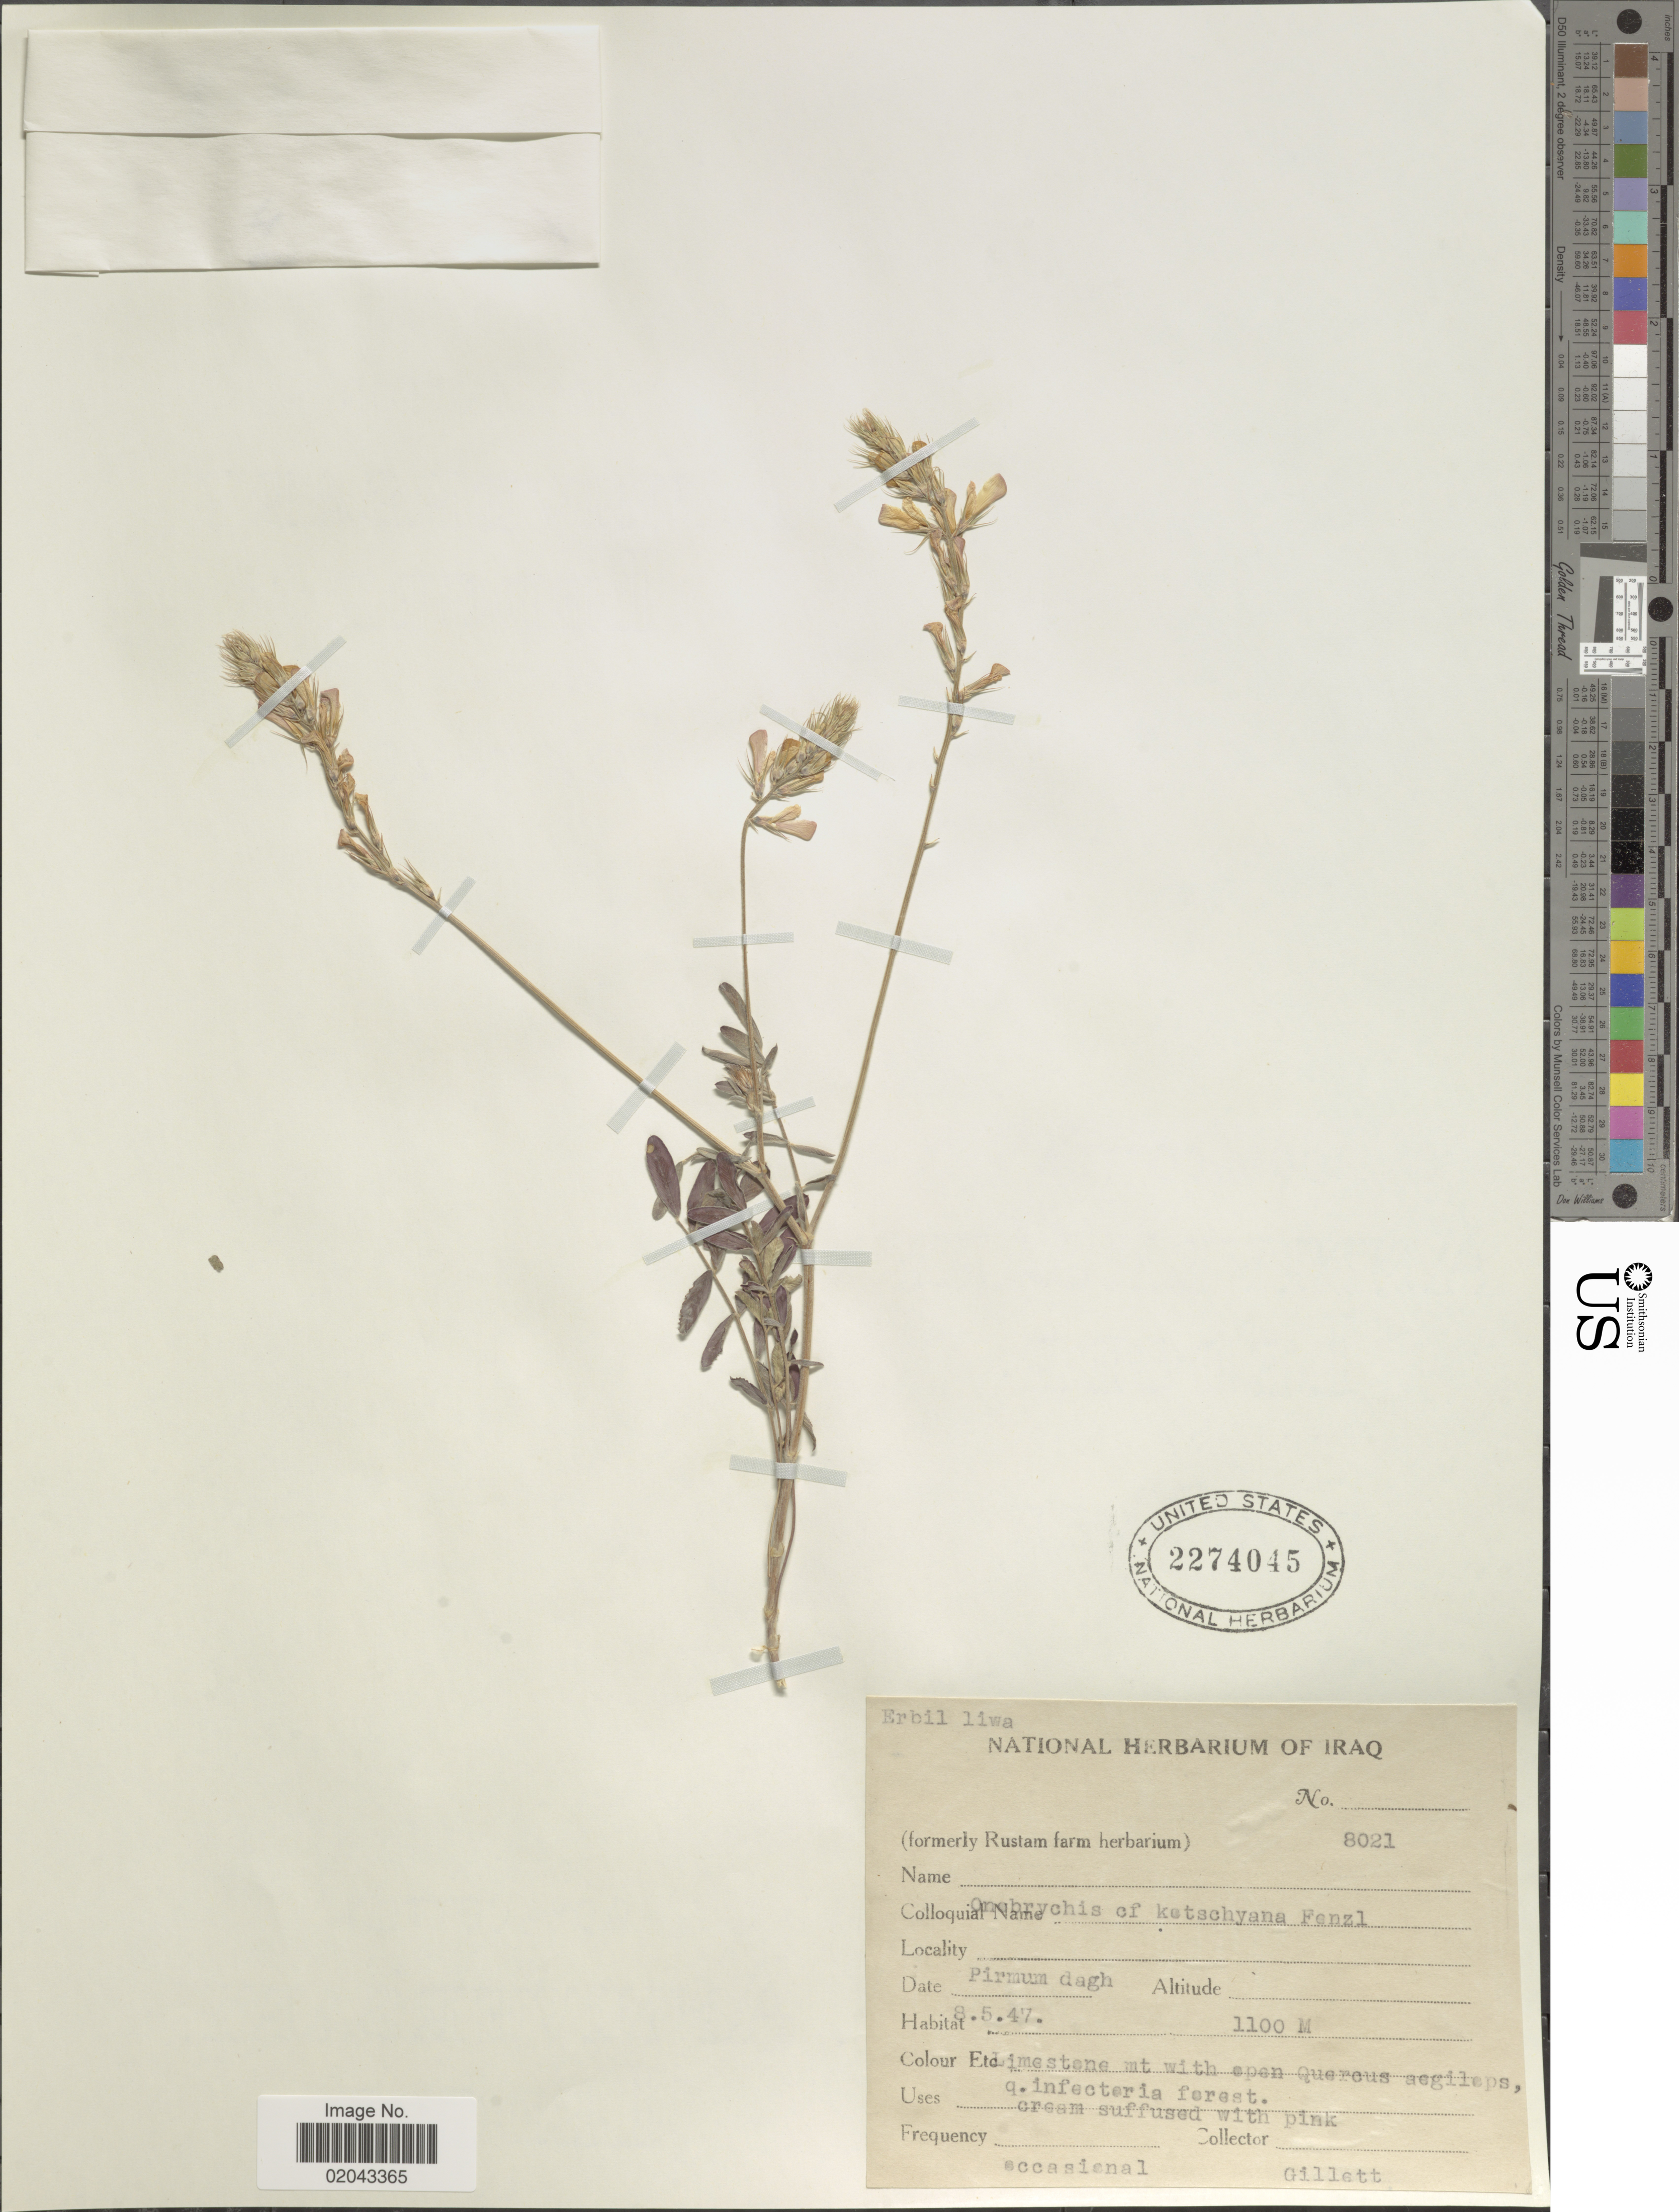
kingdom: Plantae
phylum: Tracheophyta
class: Magnoliopsida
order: Fabales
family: Fabaceae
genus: Onobrychis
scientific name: Onobrychis kotschyana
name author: Fenzl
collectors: Gillett, --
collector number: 8021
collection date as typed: Transcribed d/m/y: 8/5/47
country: Iraq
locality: Pirmum Dagh, Erbil liwa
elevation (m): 1100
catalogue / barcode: US 2274045